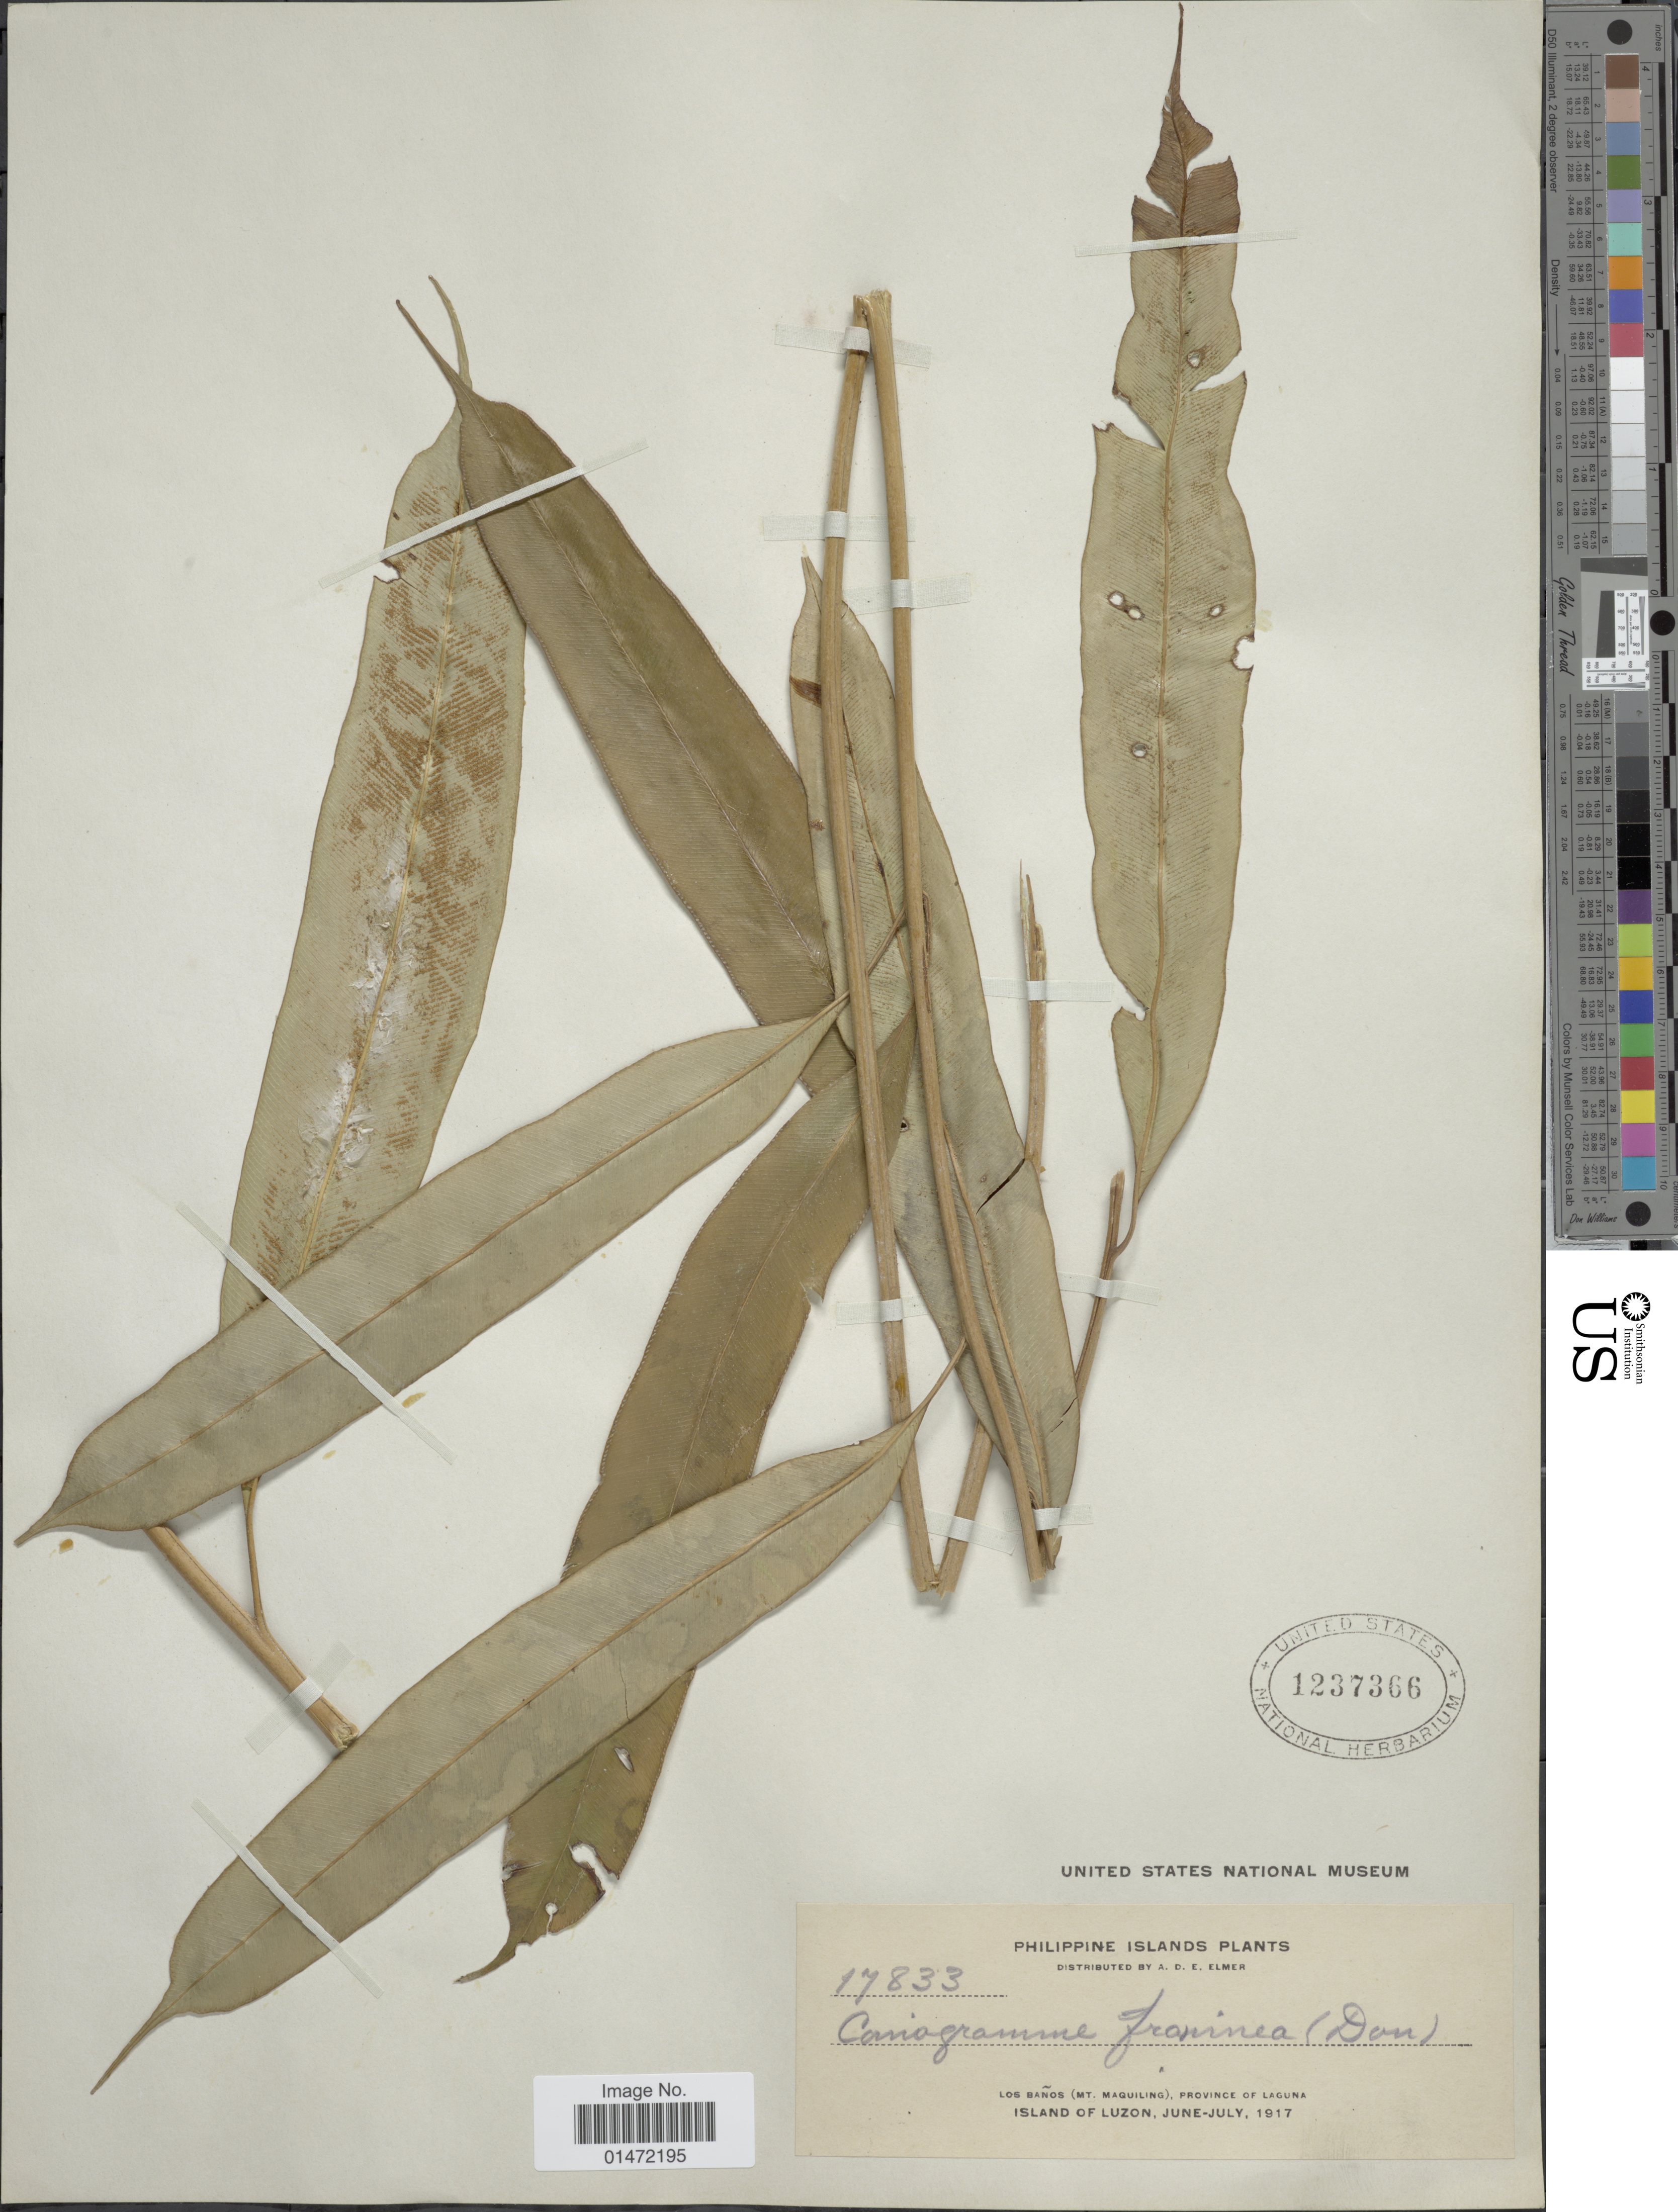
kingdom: Plantae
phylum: Tracheophyta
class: Polypodiopsida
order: Polypodiales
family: Pteridaceae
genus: Coniogramme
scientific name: Coniogramme macrophylla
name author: (Blume) Hieron.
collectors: A. D. E. Elmer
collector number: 17833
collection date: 1917-06/1917-07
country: Philippines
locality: Los Baños (Mt. Maquiling), Province of Laguna. Island of Luzon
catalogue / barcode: US 1237366